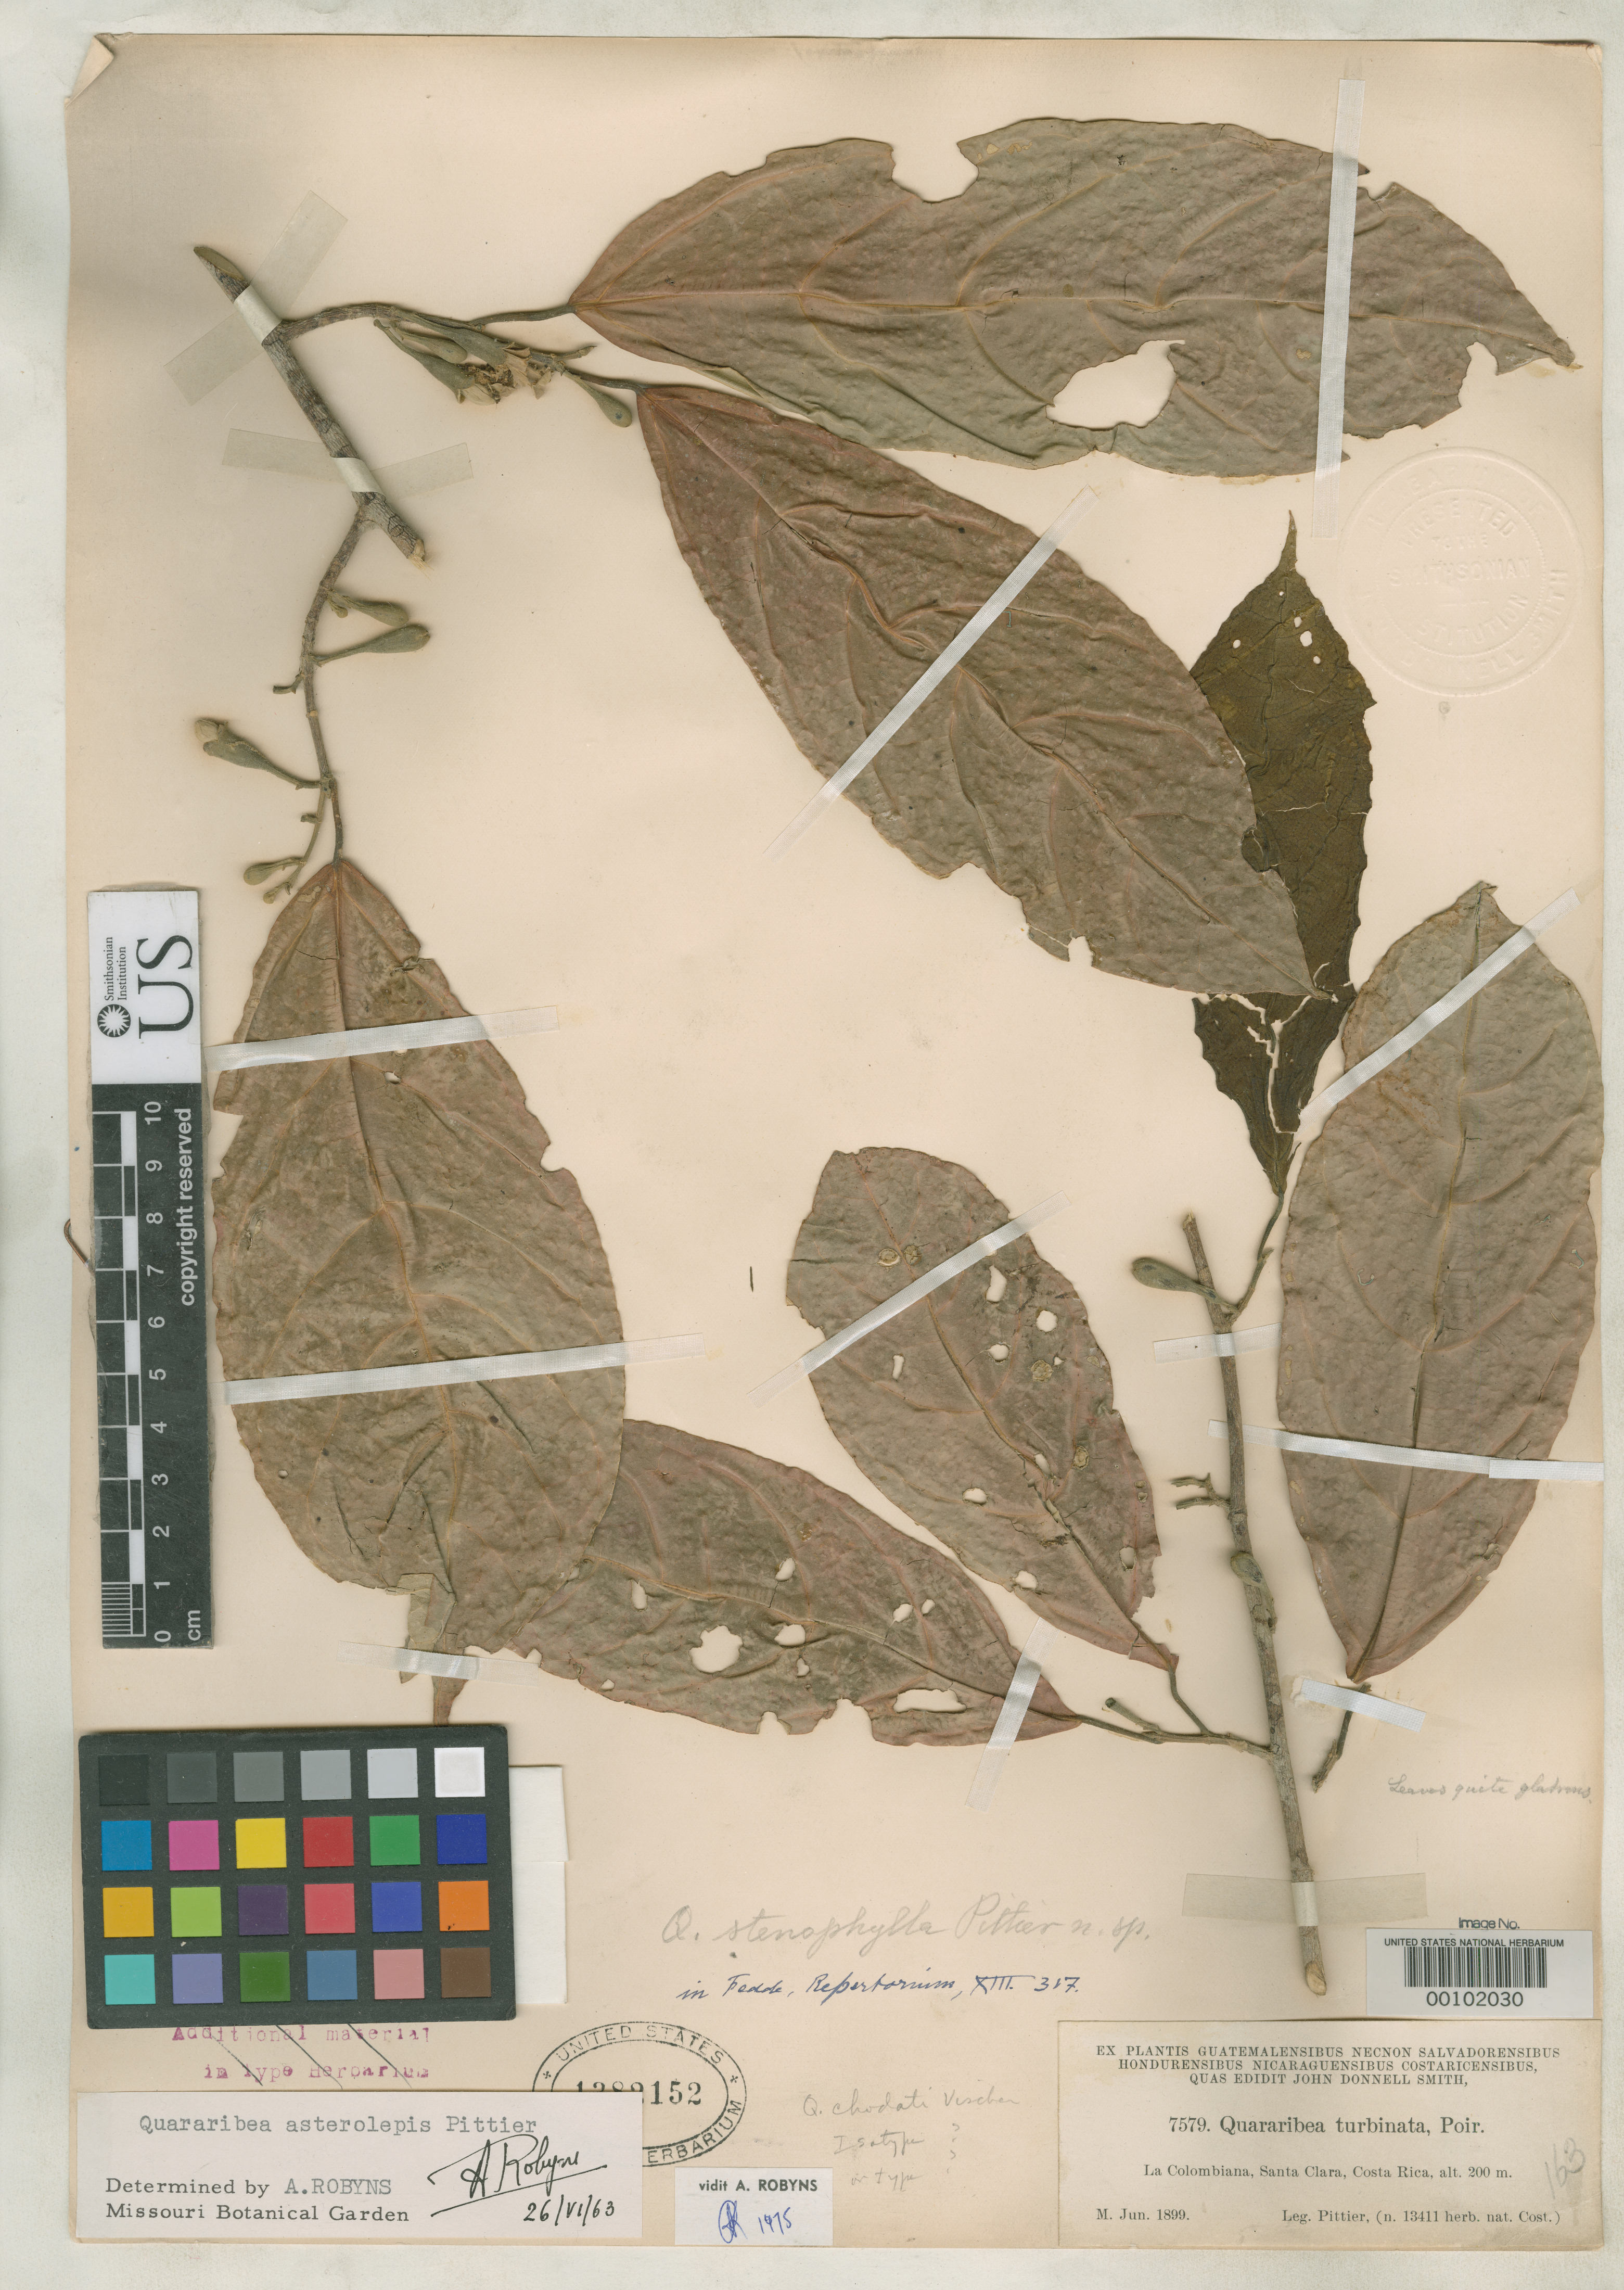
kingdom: Plantae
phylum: Tracheophyta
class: Magnoliopsida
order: Malvales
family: Malvaceae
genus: Quararibea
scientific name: Quararibea chodati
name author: Vischer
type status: Type Collection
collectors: H. F. Pittier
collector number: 7579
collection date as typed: Jun 1899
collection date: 1899-06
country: Costa Rica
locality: Santa Clara, La Colombiana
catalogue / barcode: US 1382152